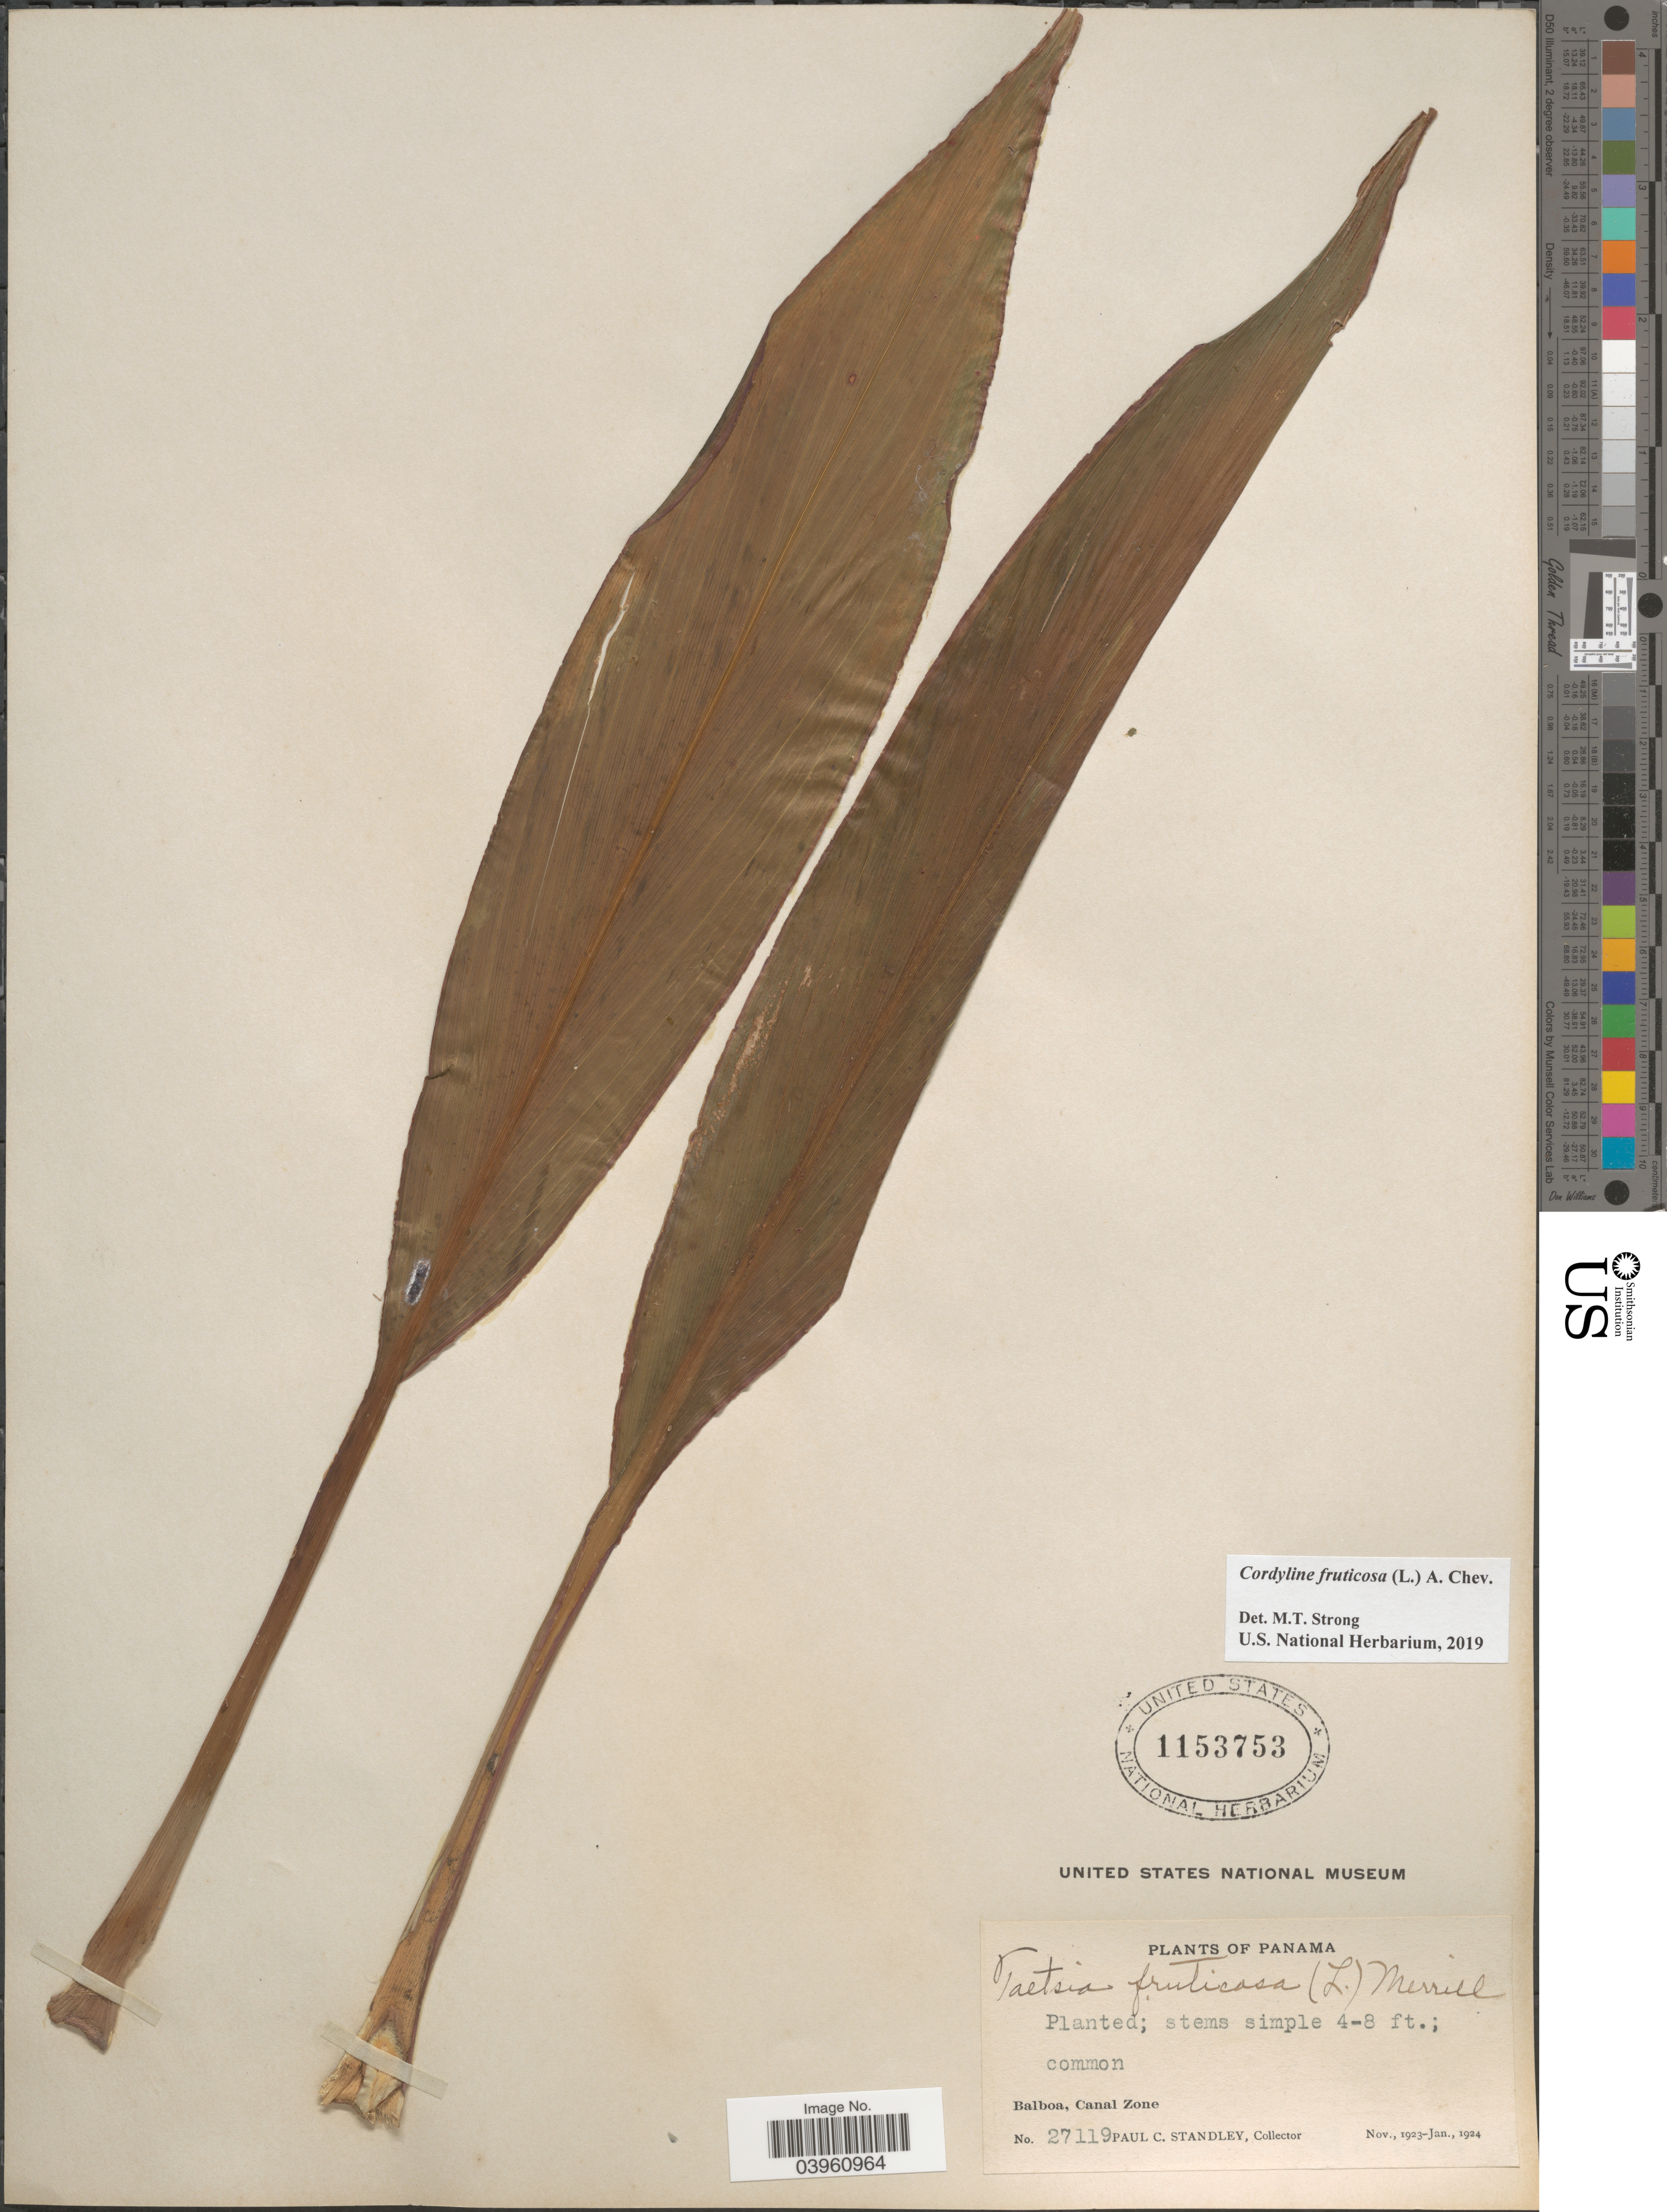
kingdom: Plantae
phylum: Tracheophyta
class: Liliopsida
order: Asparagales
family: Asparagaceae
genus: Cordyline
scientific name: Cordyline fruticosa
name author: (L.) A. Chev.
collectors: P. C. Standley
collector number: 27119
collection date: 1923-11/1924-01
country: Panama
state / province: Colón / Panamá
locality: Balboa, Canal Zone.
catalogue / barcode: US 1153753